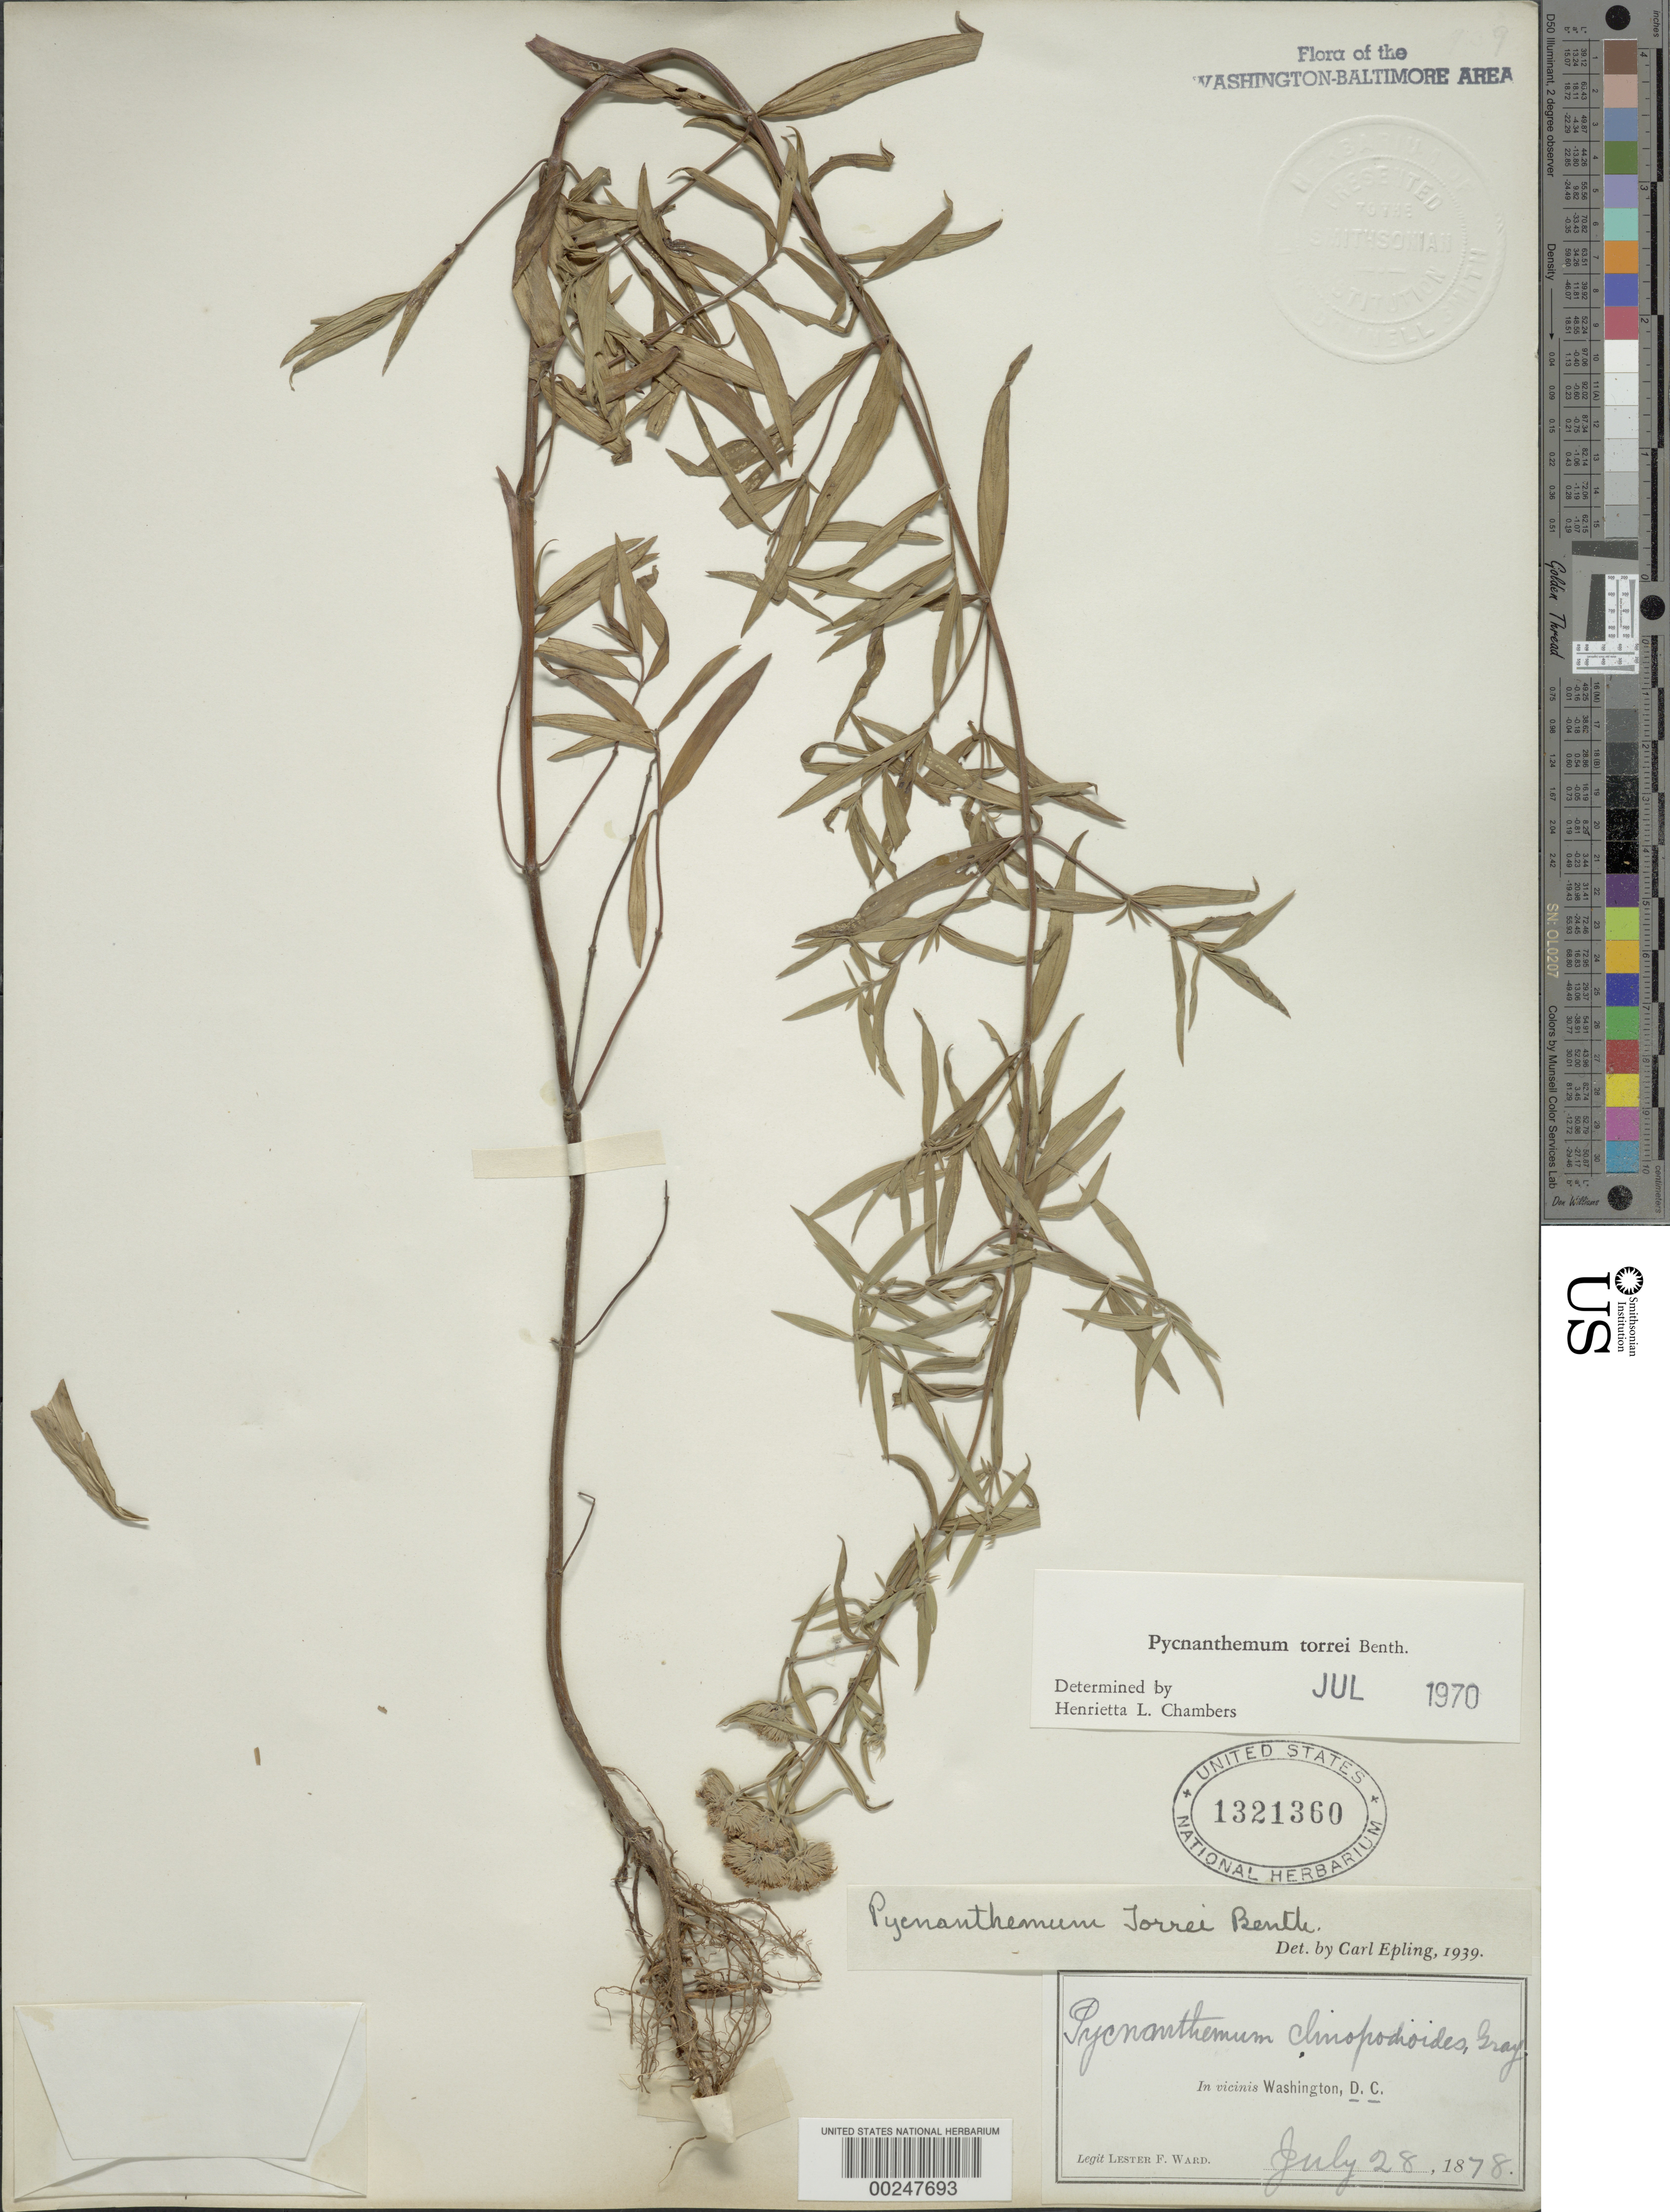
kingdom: Plantae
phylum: Tracheophyta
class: Magnoliopsida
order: Lamiales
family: Lamiaceae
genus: Pycnanthemum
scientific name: Pycnanthemum torreyi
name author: Benth.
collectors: L. F. Ward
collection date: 1878-07-28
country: United States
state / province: District of Columbia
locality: In vicinis Washington, D.C.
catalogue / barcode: US 1321360